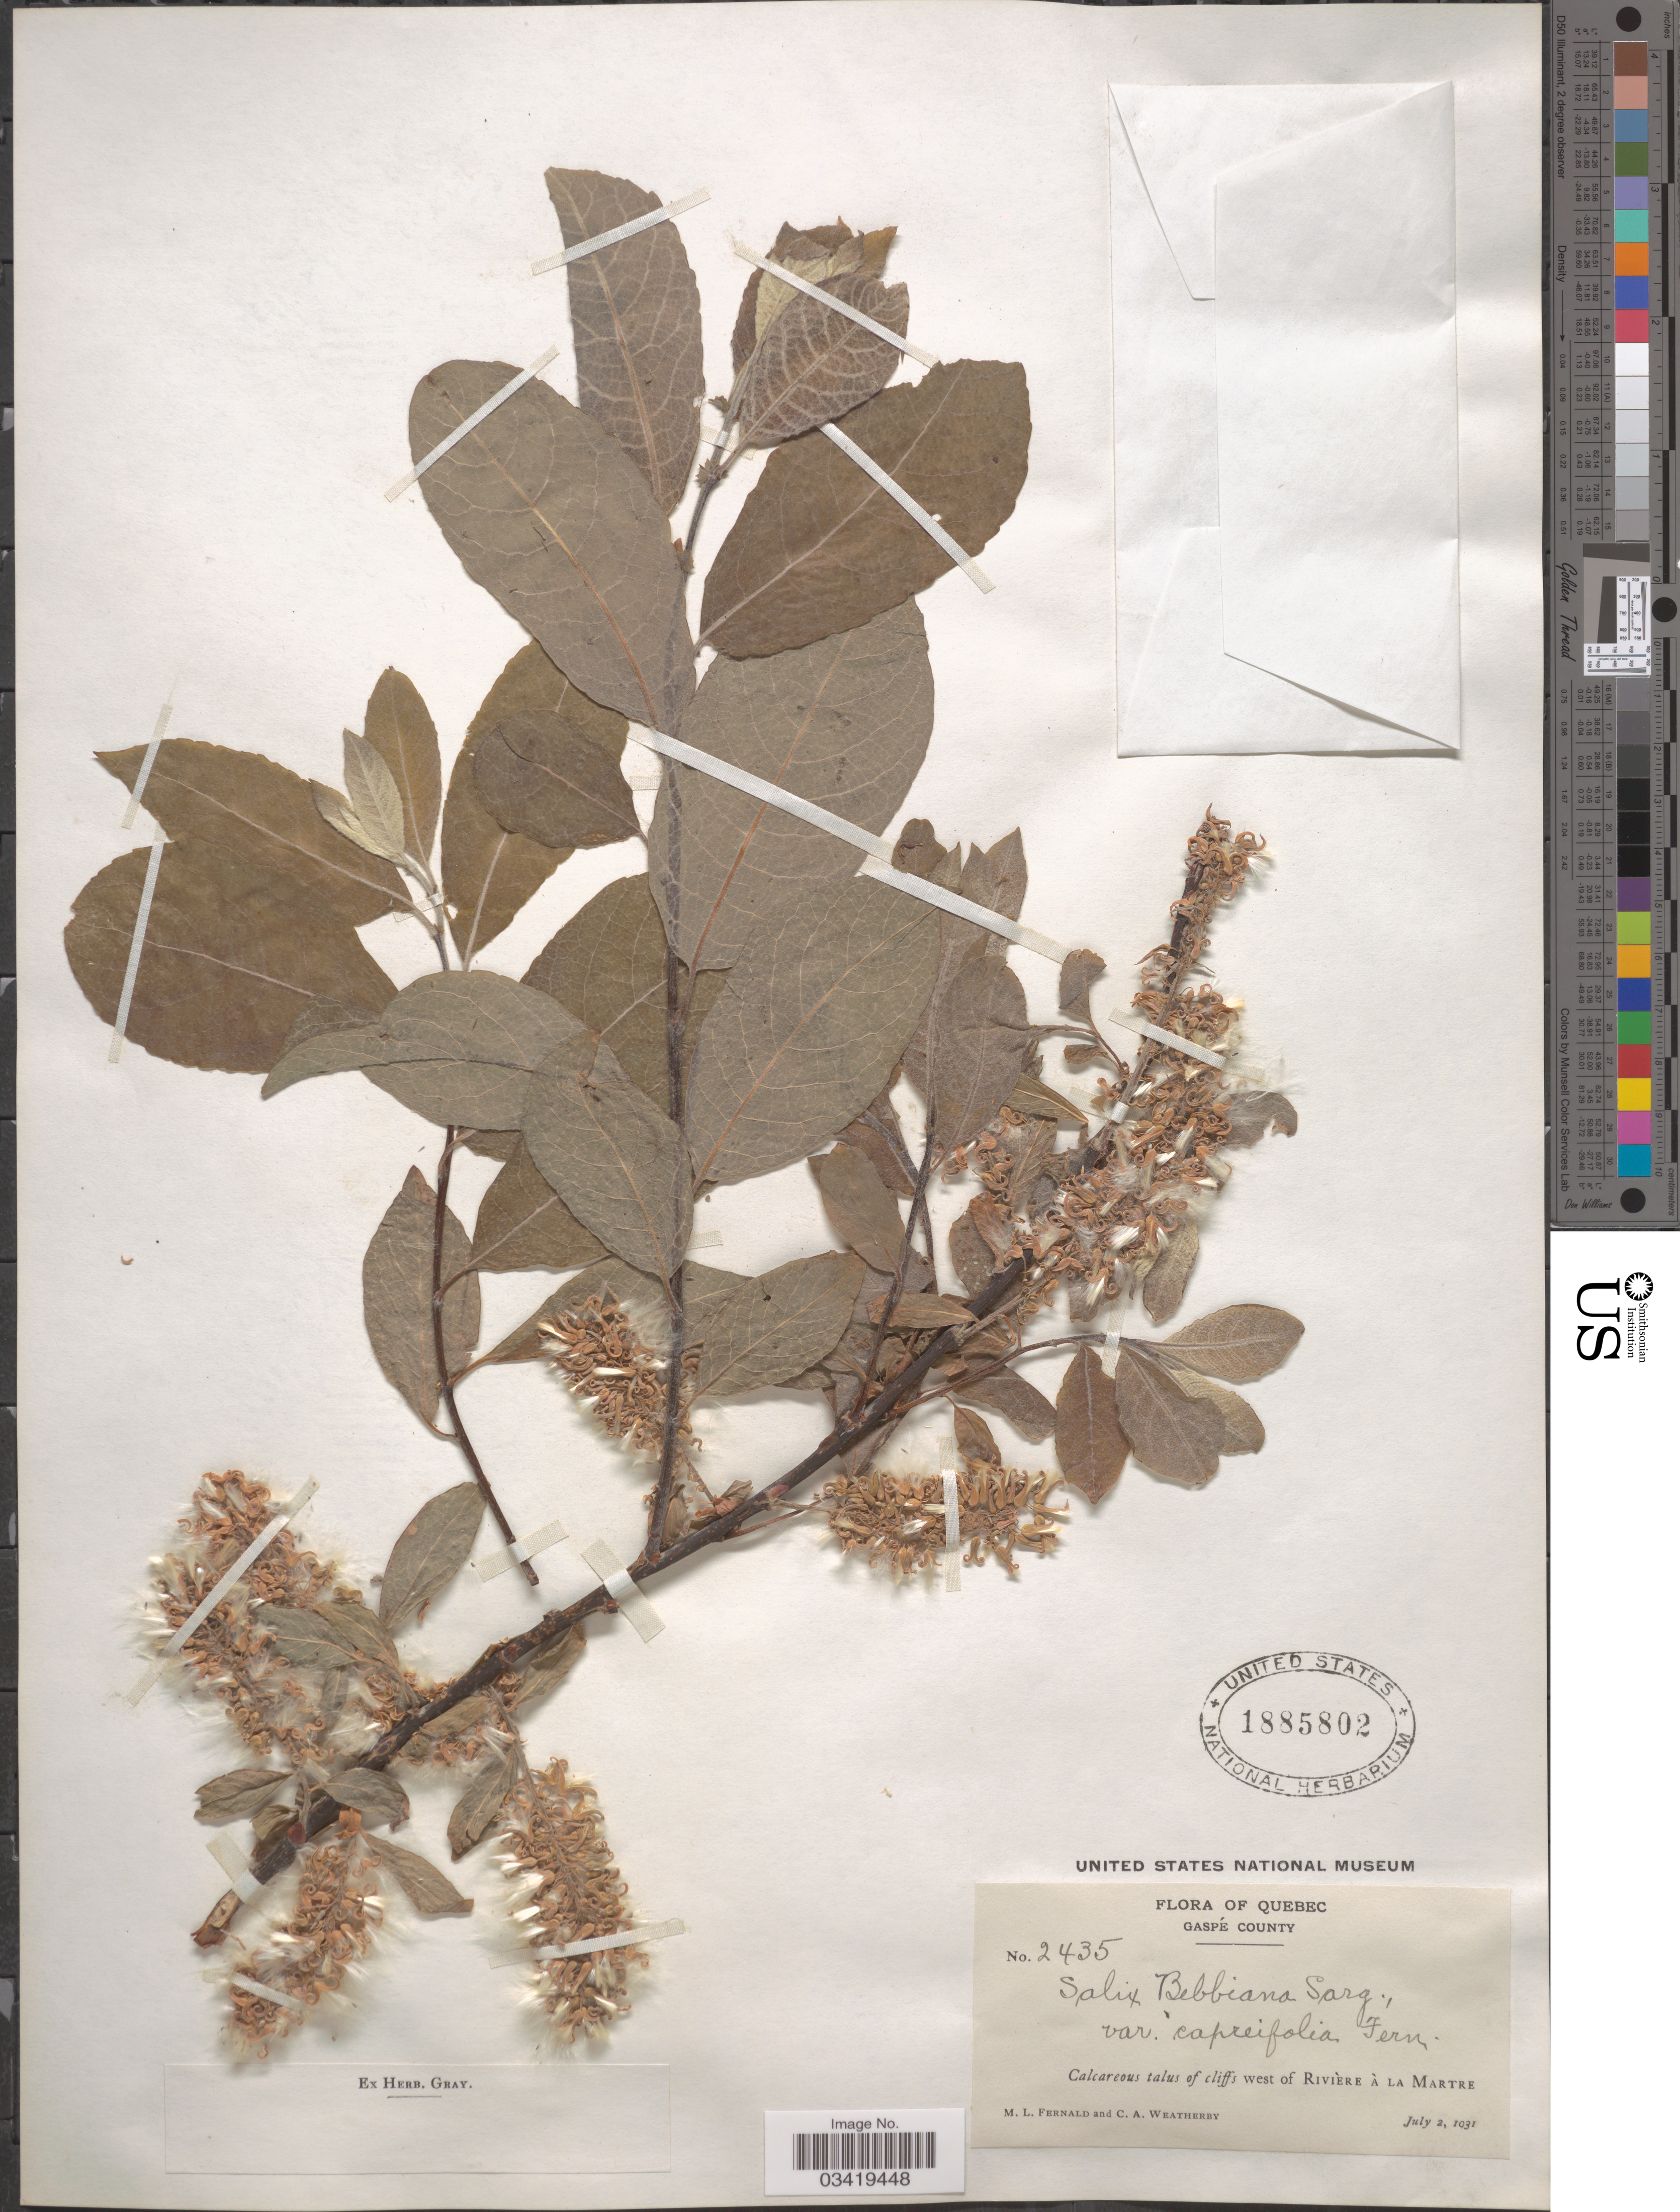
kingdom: Plantae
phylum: Tracheophyta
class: Magnoliopsida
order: Malpighiales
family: Salicaceae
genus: Salix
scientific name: Salix bebbiana var. perrostrata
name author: Sarg.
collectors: M. L. Fernald & C. A. Weatherby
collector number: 2435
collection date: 1931-07-02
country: Canada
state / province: Quebec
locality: Gaspé County. West of Rivière à la Martre.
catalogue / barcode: US 1885802